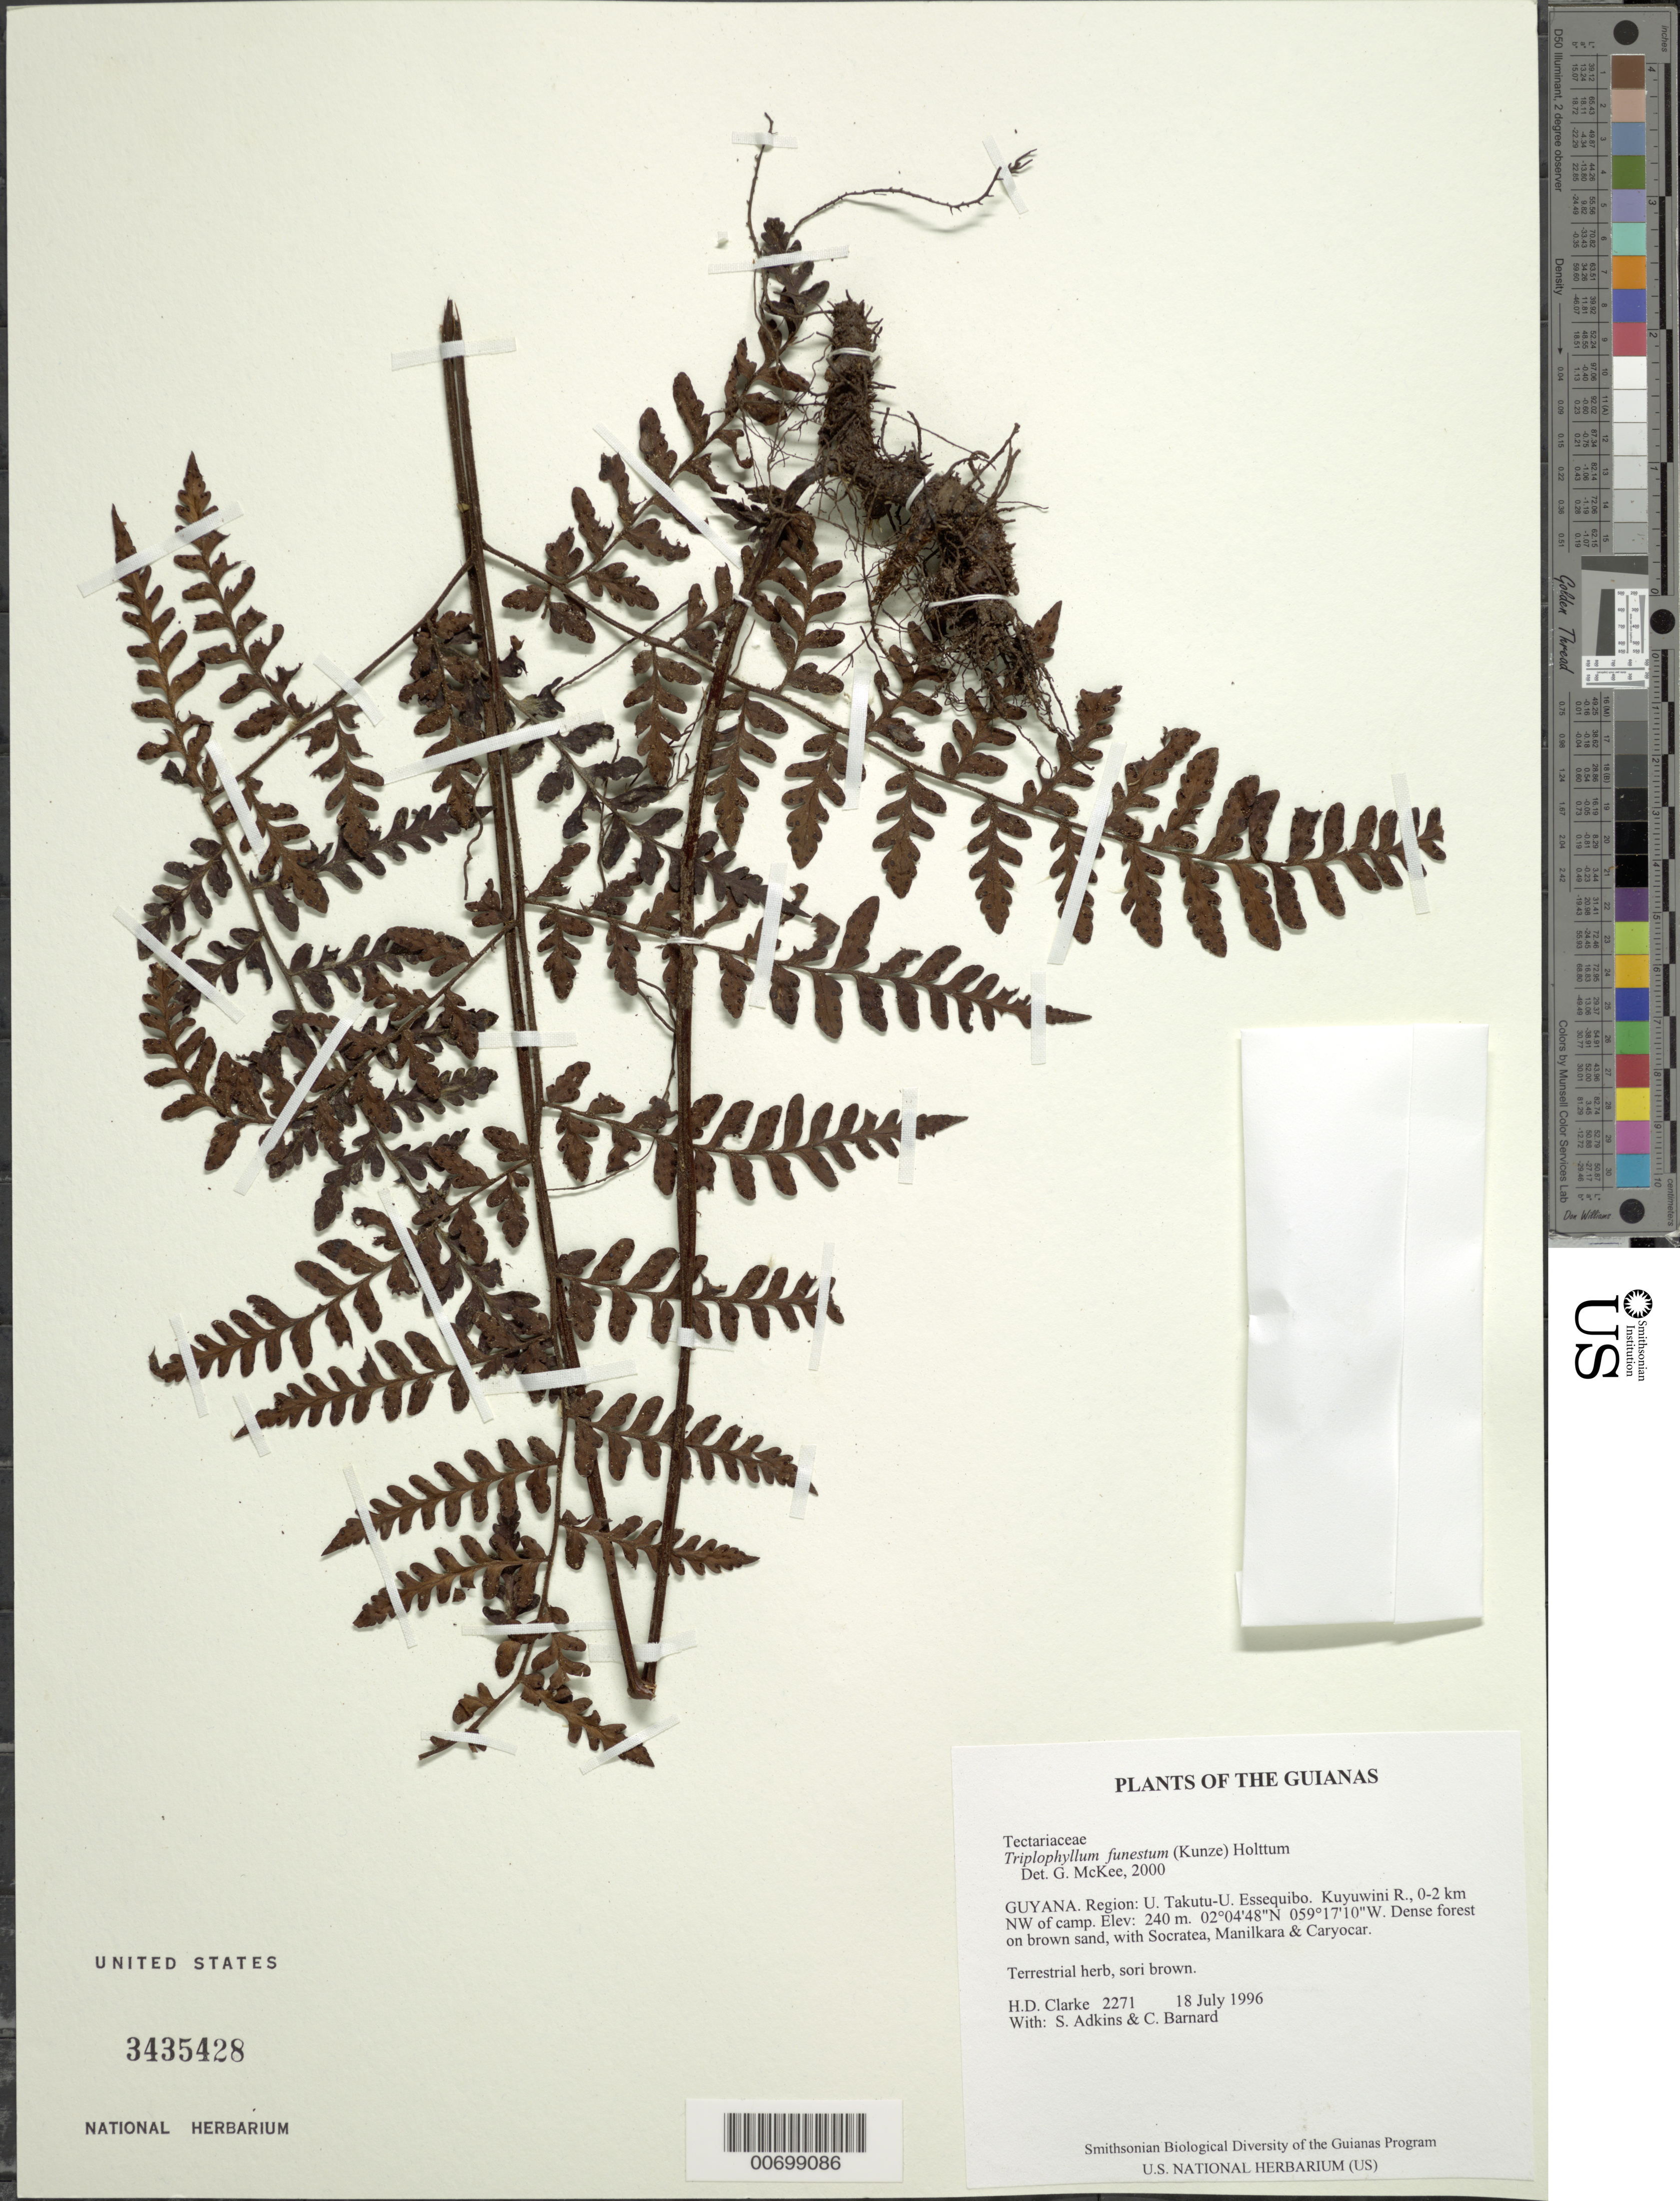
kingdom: Plantae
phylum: Tracheophyta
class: Polypodiopsida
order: Polypodiales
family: Tectariaceae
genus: Triplophyllum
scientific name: Triplophyllum funestum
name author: (Kunze) Holttum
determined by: McKee, G. S., (US), NMNH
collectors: H. D. Clarke, S. Adkins & C. Bernard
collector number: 2271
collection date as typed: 18 July 1996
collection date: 1996-07-18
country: Guyana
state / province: U. Takutu-U. Essequibo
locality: Kuyuwini R., 0-2 km NW of camp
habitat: Dense forest on brown sand, with Socratea, Manilkara & Caryocar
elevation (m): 240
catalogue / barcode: US 3435428